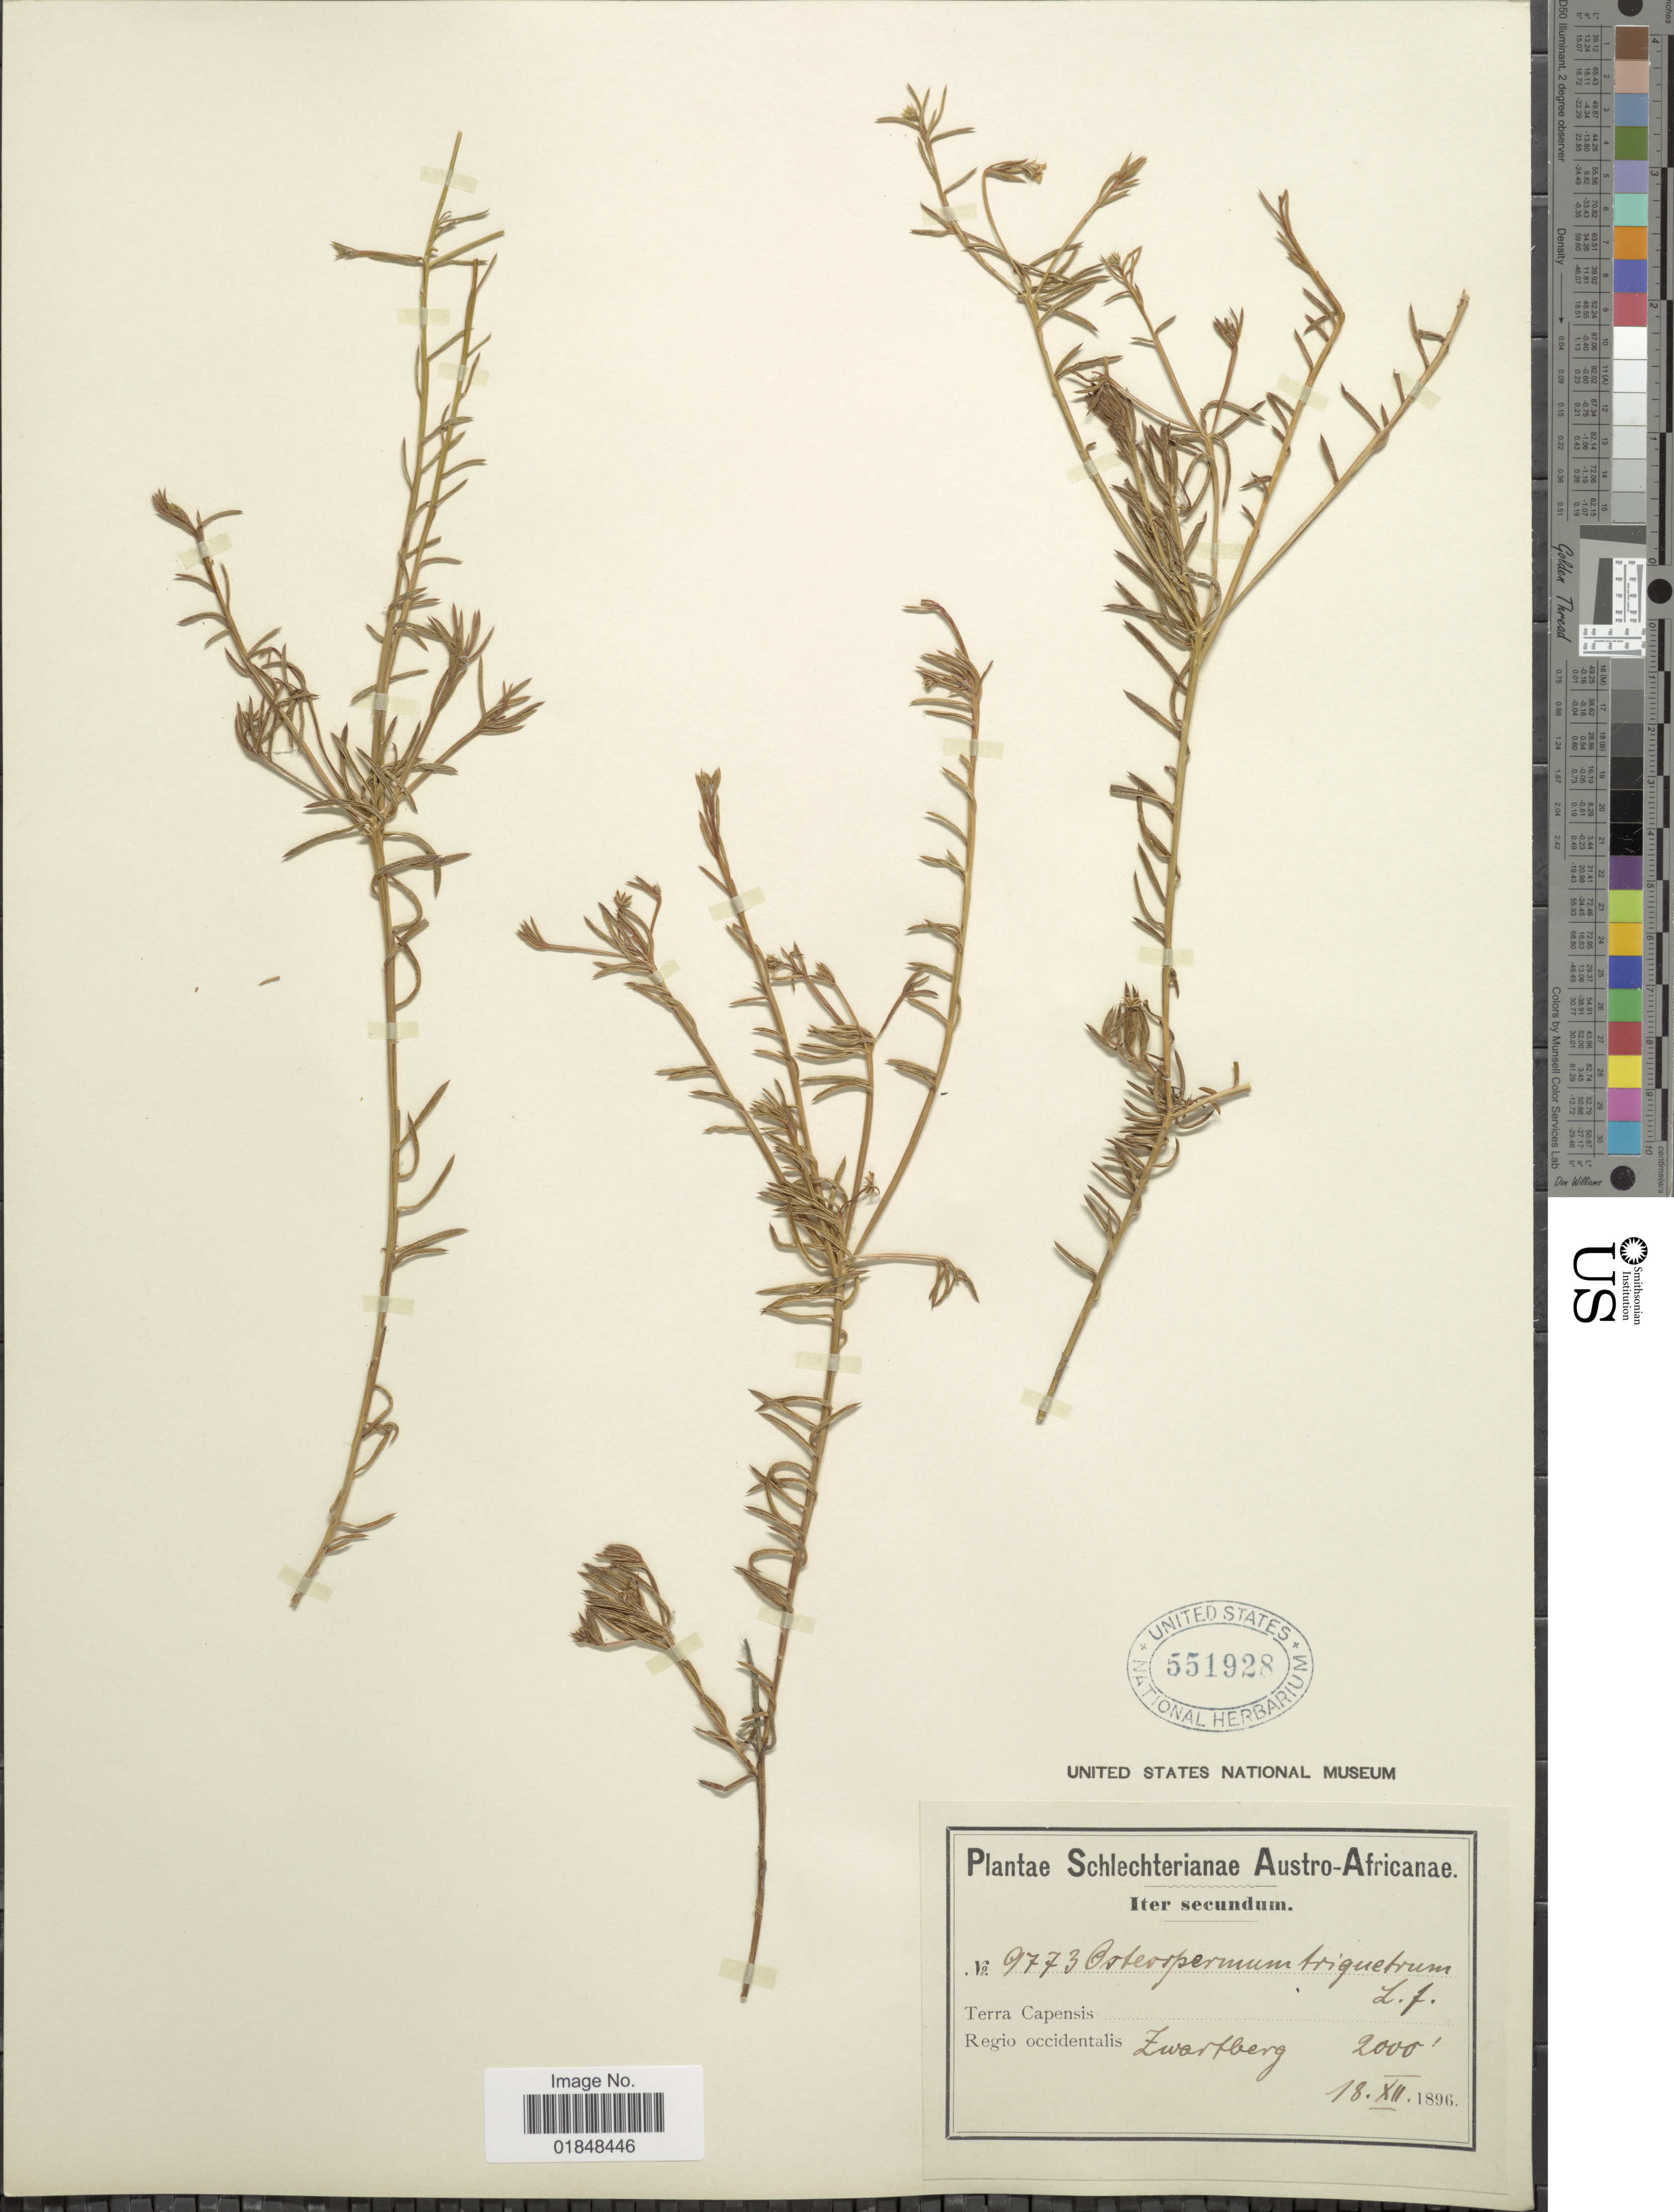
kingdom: Plantae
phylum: Tracheophyta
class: Magnoliopsida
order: Asterales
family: Asteraceae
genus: Osteospermum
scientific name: Osteospermum triquetrum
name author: L. f.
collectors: Schlechter, --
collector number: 9773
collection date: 1896-12-18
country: South Africa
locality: Terra Capesis. Regio occidentalis Zwartberg. Iter Secundum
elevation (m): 610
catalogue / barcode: US 551928